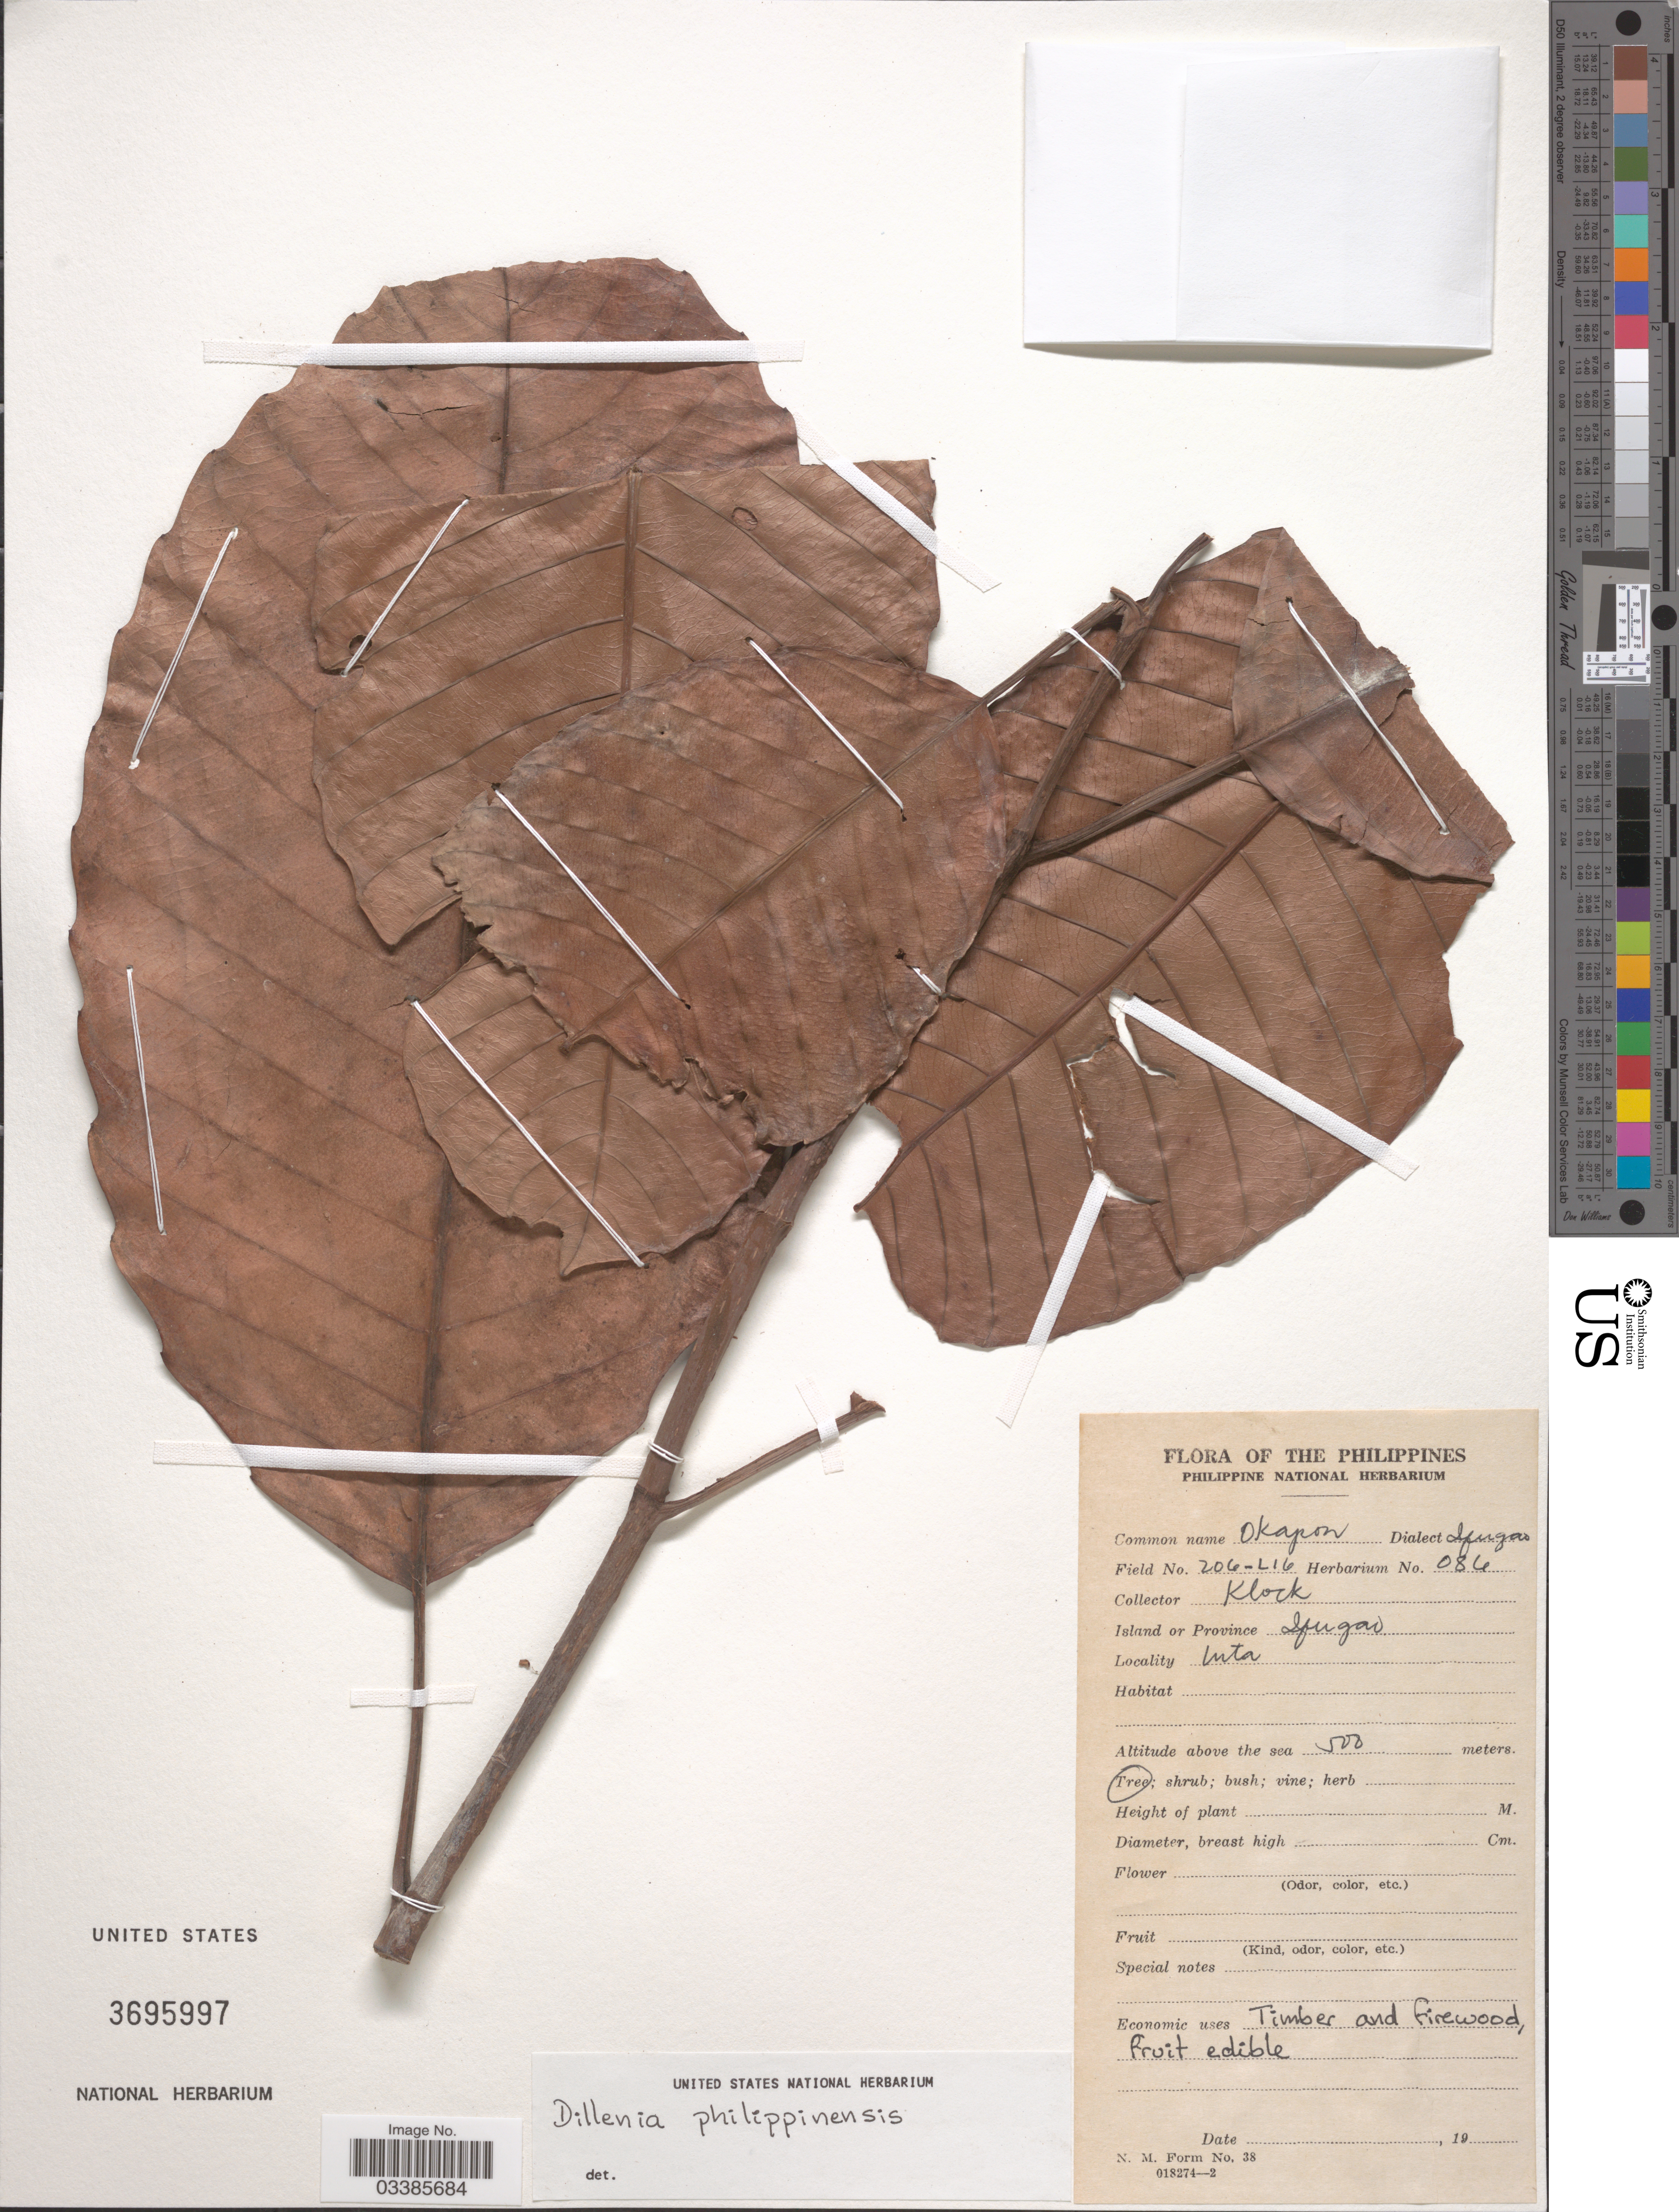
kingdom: Plantae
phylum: Tracheophyta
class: Magnoliopsida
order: Dilleniales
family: Dilleniaceae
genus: Dillenia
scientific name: Dillenia philippinensis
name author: Rolfe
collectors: Klock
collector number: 086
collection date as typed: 19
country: Philippines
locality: Province Ifugao. Mta .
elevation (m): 500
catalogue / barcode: US 3695997